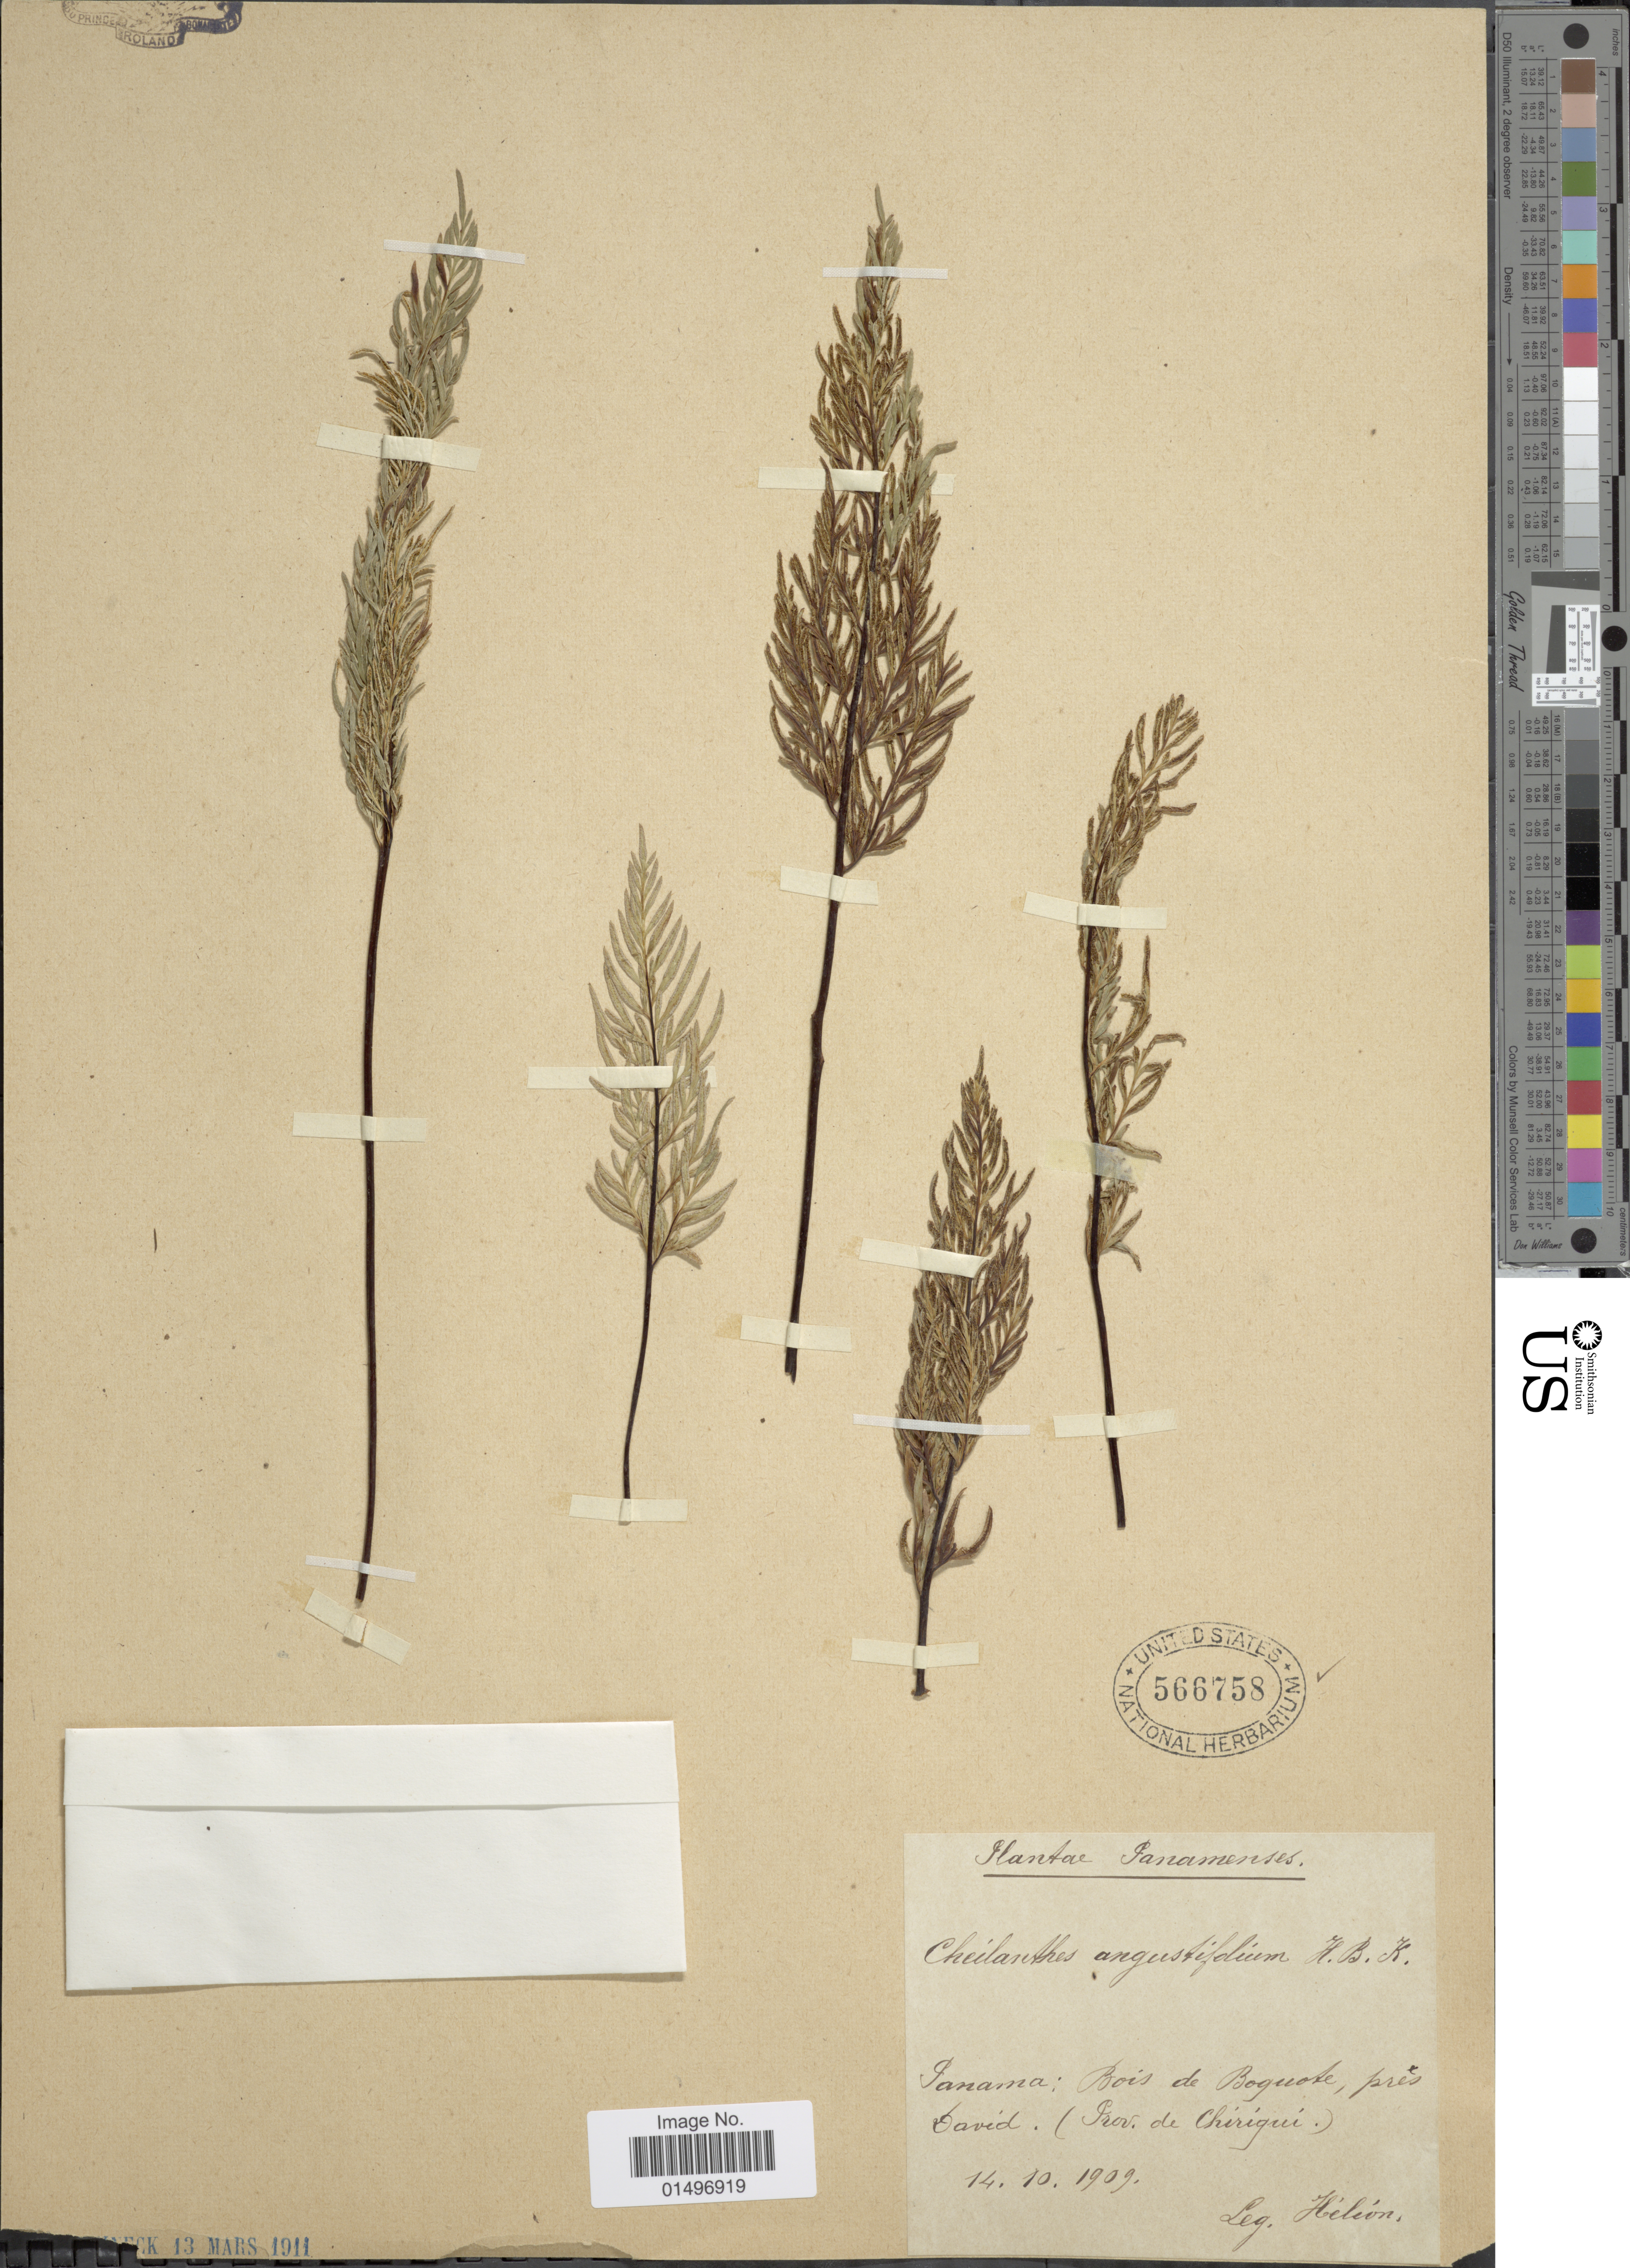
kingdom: Plantae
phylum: Tracheophyta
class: Polypodiopsida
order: Polypodiales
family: Pteridaceae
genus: Gaga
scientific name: Gaga angustifolia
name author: (Kunth) Fay W. Li & Windham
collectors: Helion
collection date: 1909-10-14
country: Panama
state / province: Chiriqui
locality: Panamenses, Bois de Boquete, pres David.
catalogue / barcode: US 566758